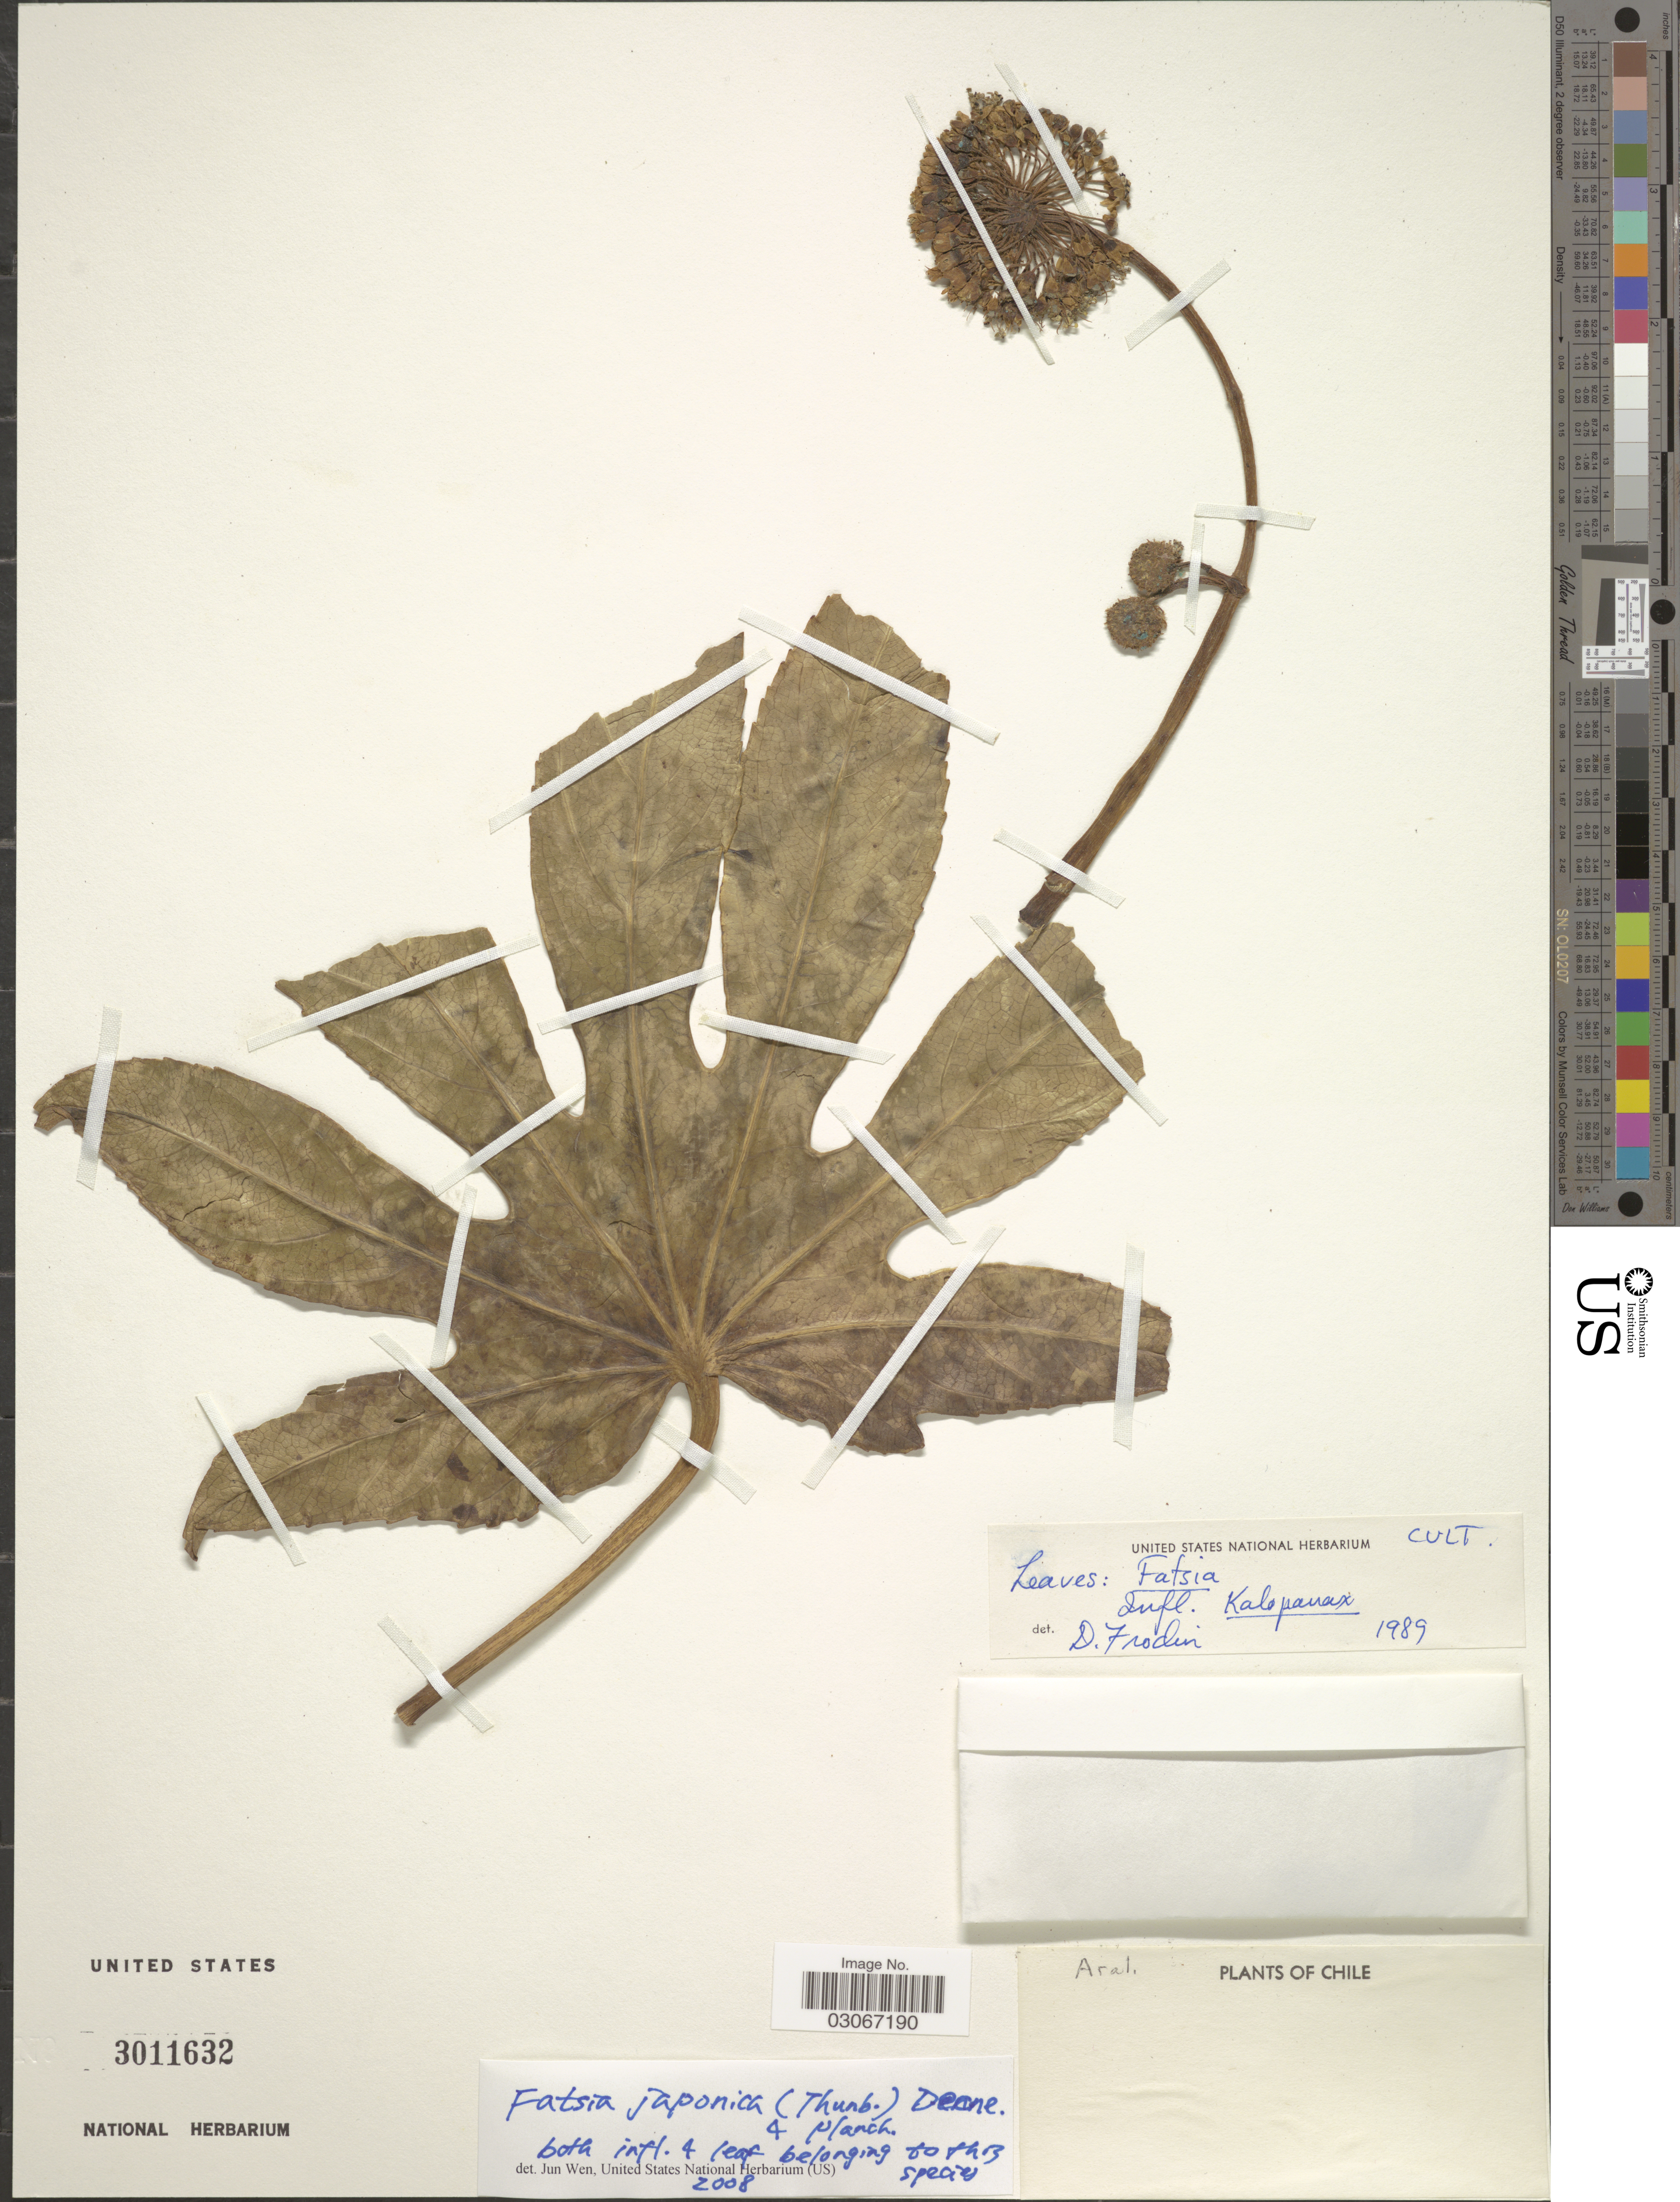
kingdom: Plantae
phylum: Tracheophyta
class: Magnoliopsida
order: Apiales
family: Araliaceae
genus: Fatsia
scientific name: Fatsia japonica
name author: (Thunb.) Decne. & Planch.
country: Chile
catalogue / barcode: US 3011632